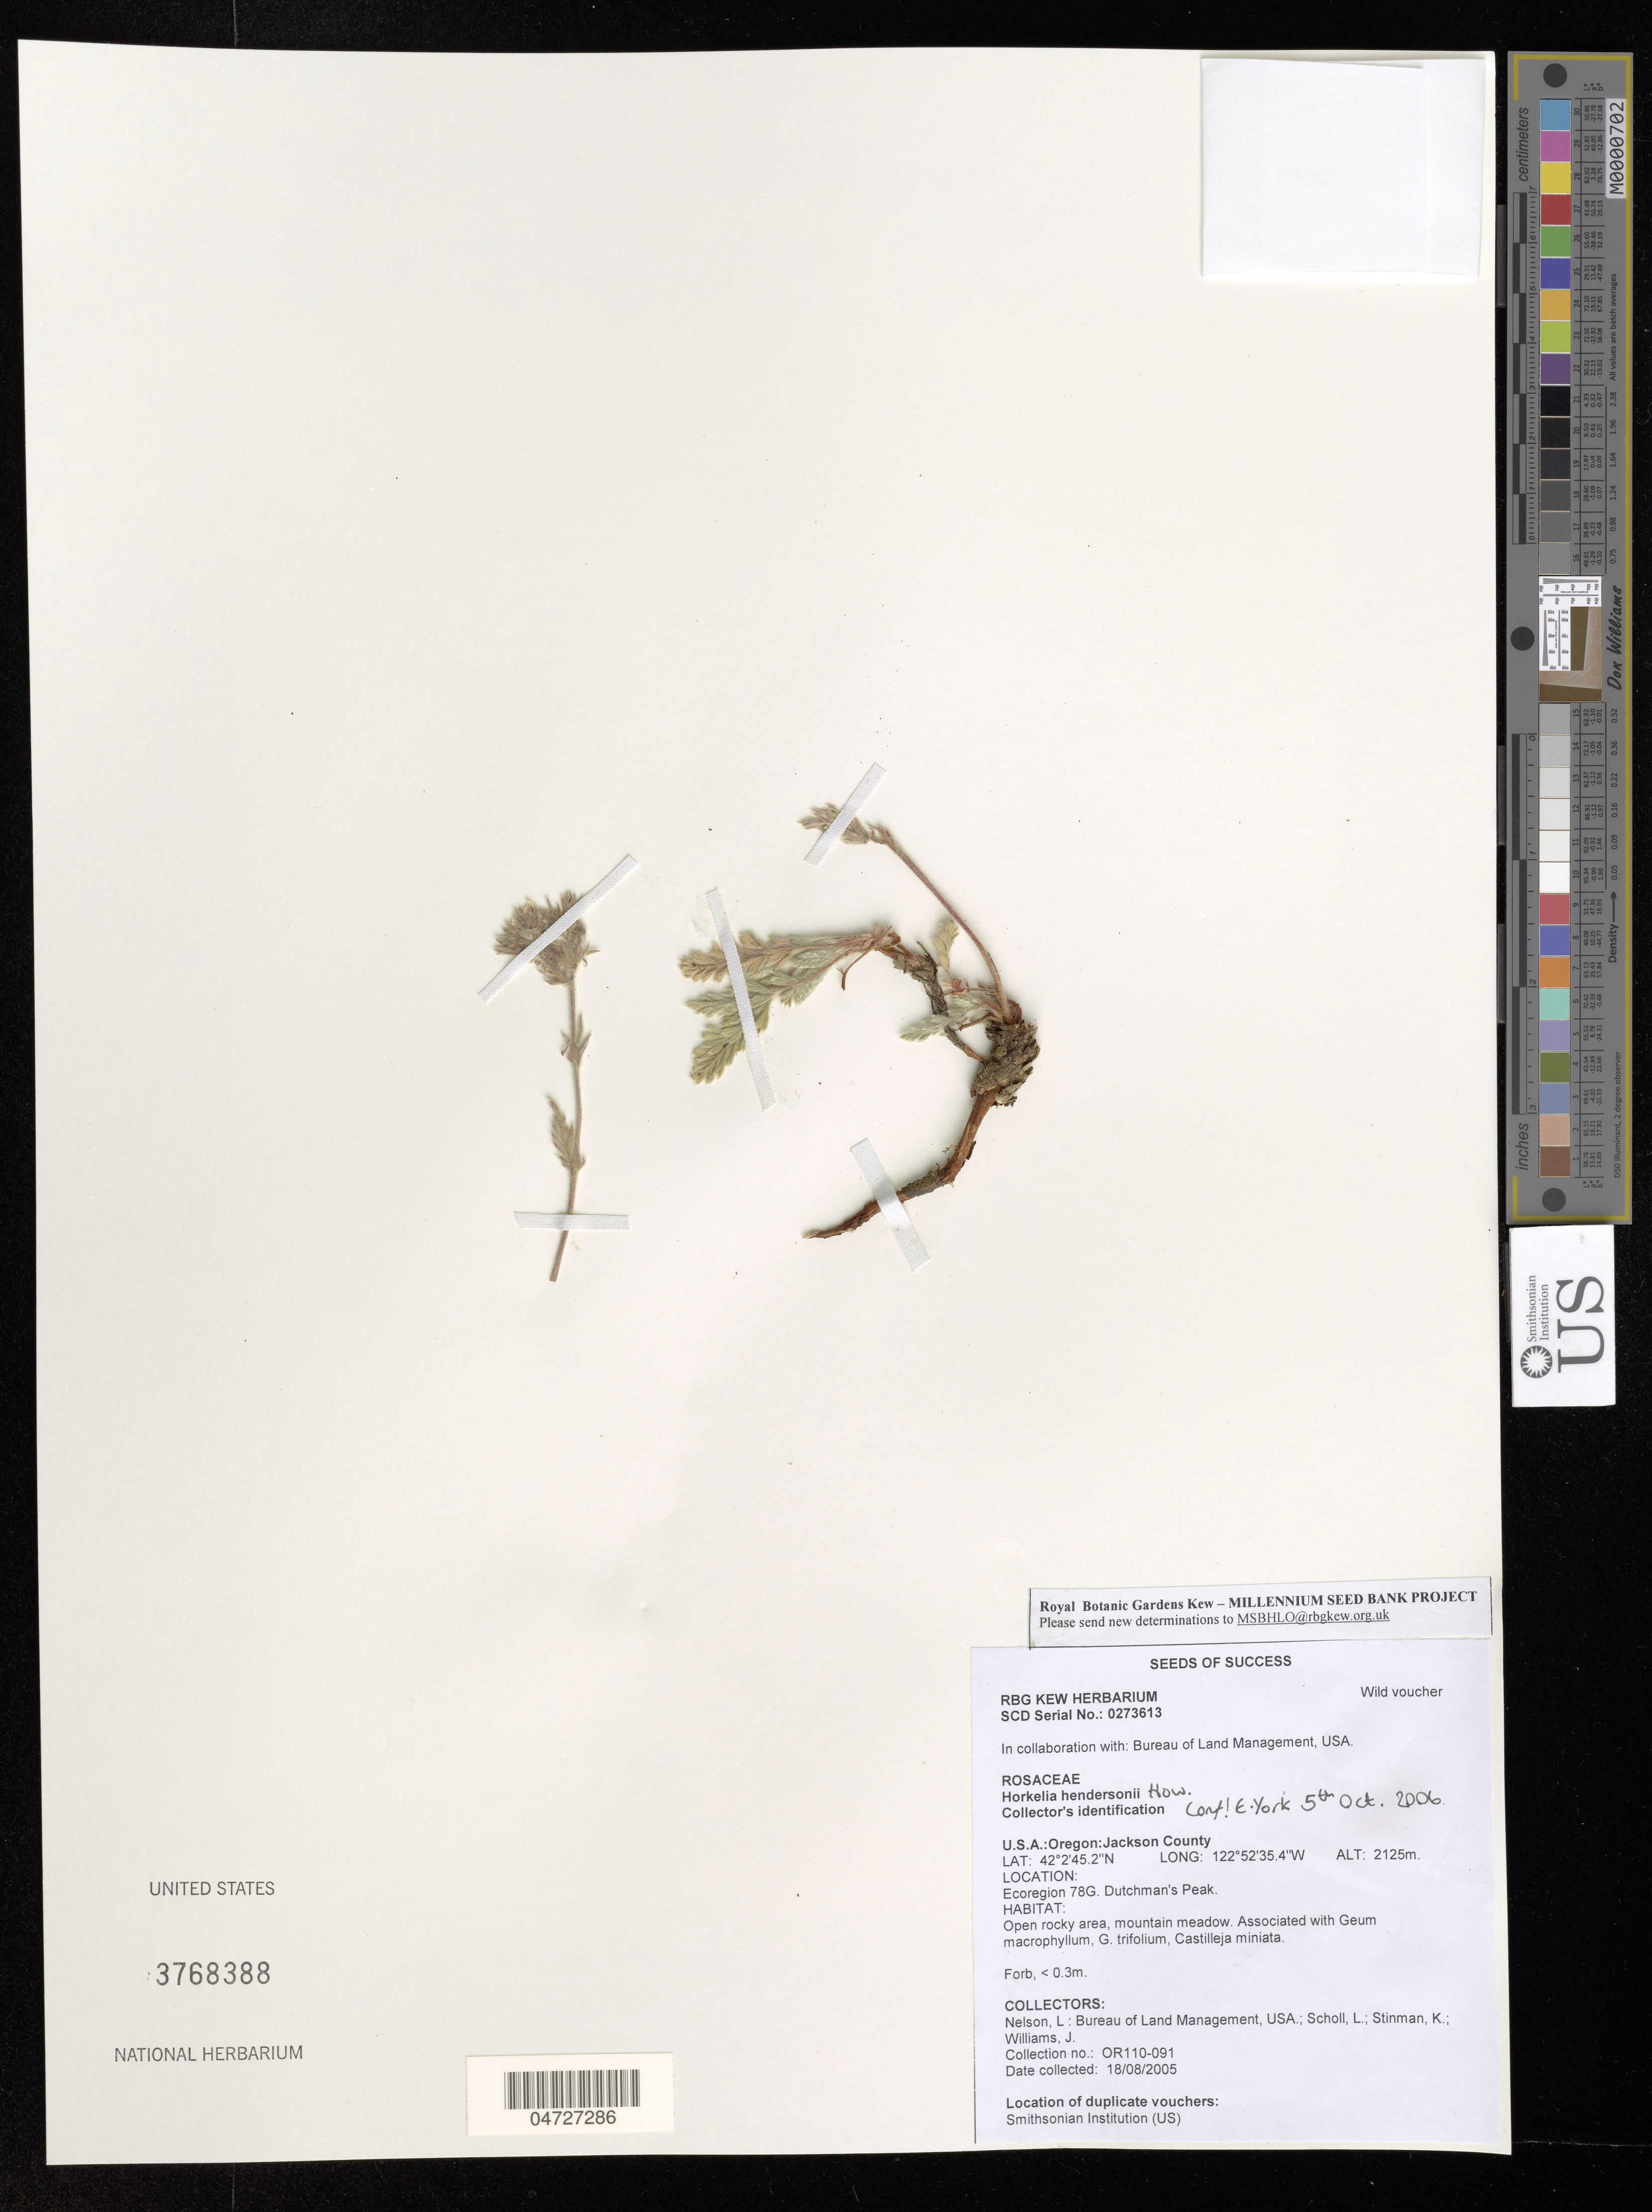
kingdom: Plantae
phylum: Tracheophyta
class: Magnoliopsida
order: Rosales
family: Rosaceae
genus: Horkelia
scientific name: Horkelia hendersonii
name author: Howell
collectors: L. Nelson, L. Scholl, K. Stinman & J. Williams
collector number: OR110-091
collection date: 2005-08-18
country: United States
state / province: Oregon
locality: Jackson County. Ecoregion 78G. Dutchman's Peak.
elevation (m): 2125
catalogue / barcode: US 3768388